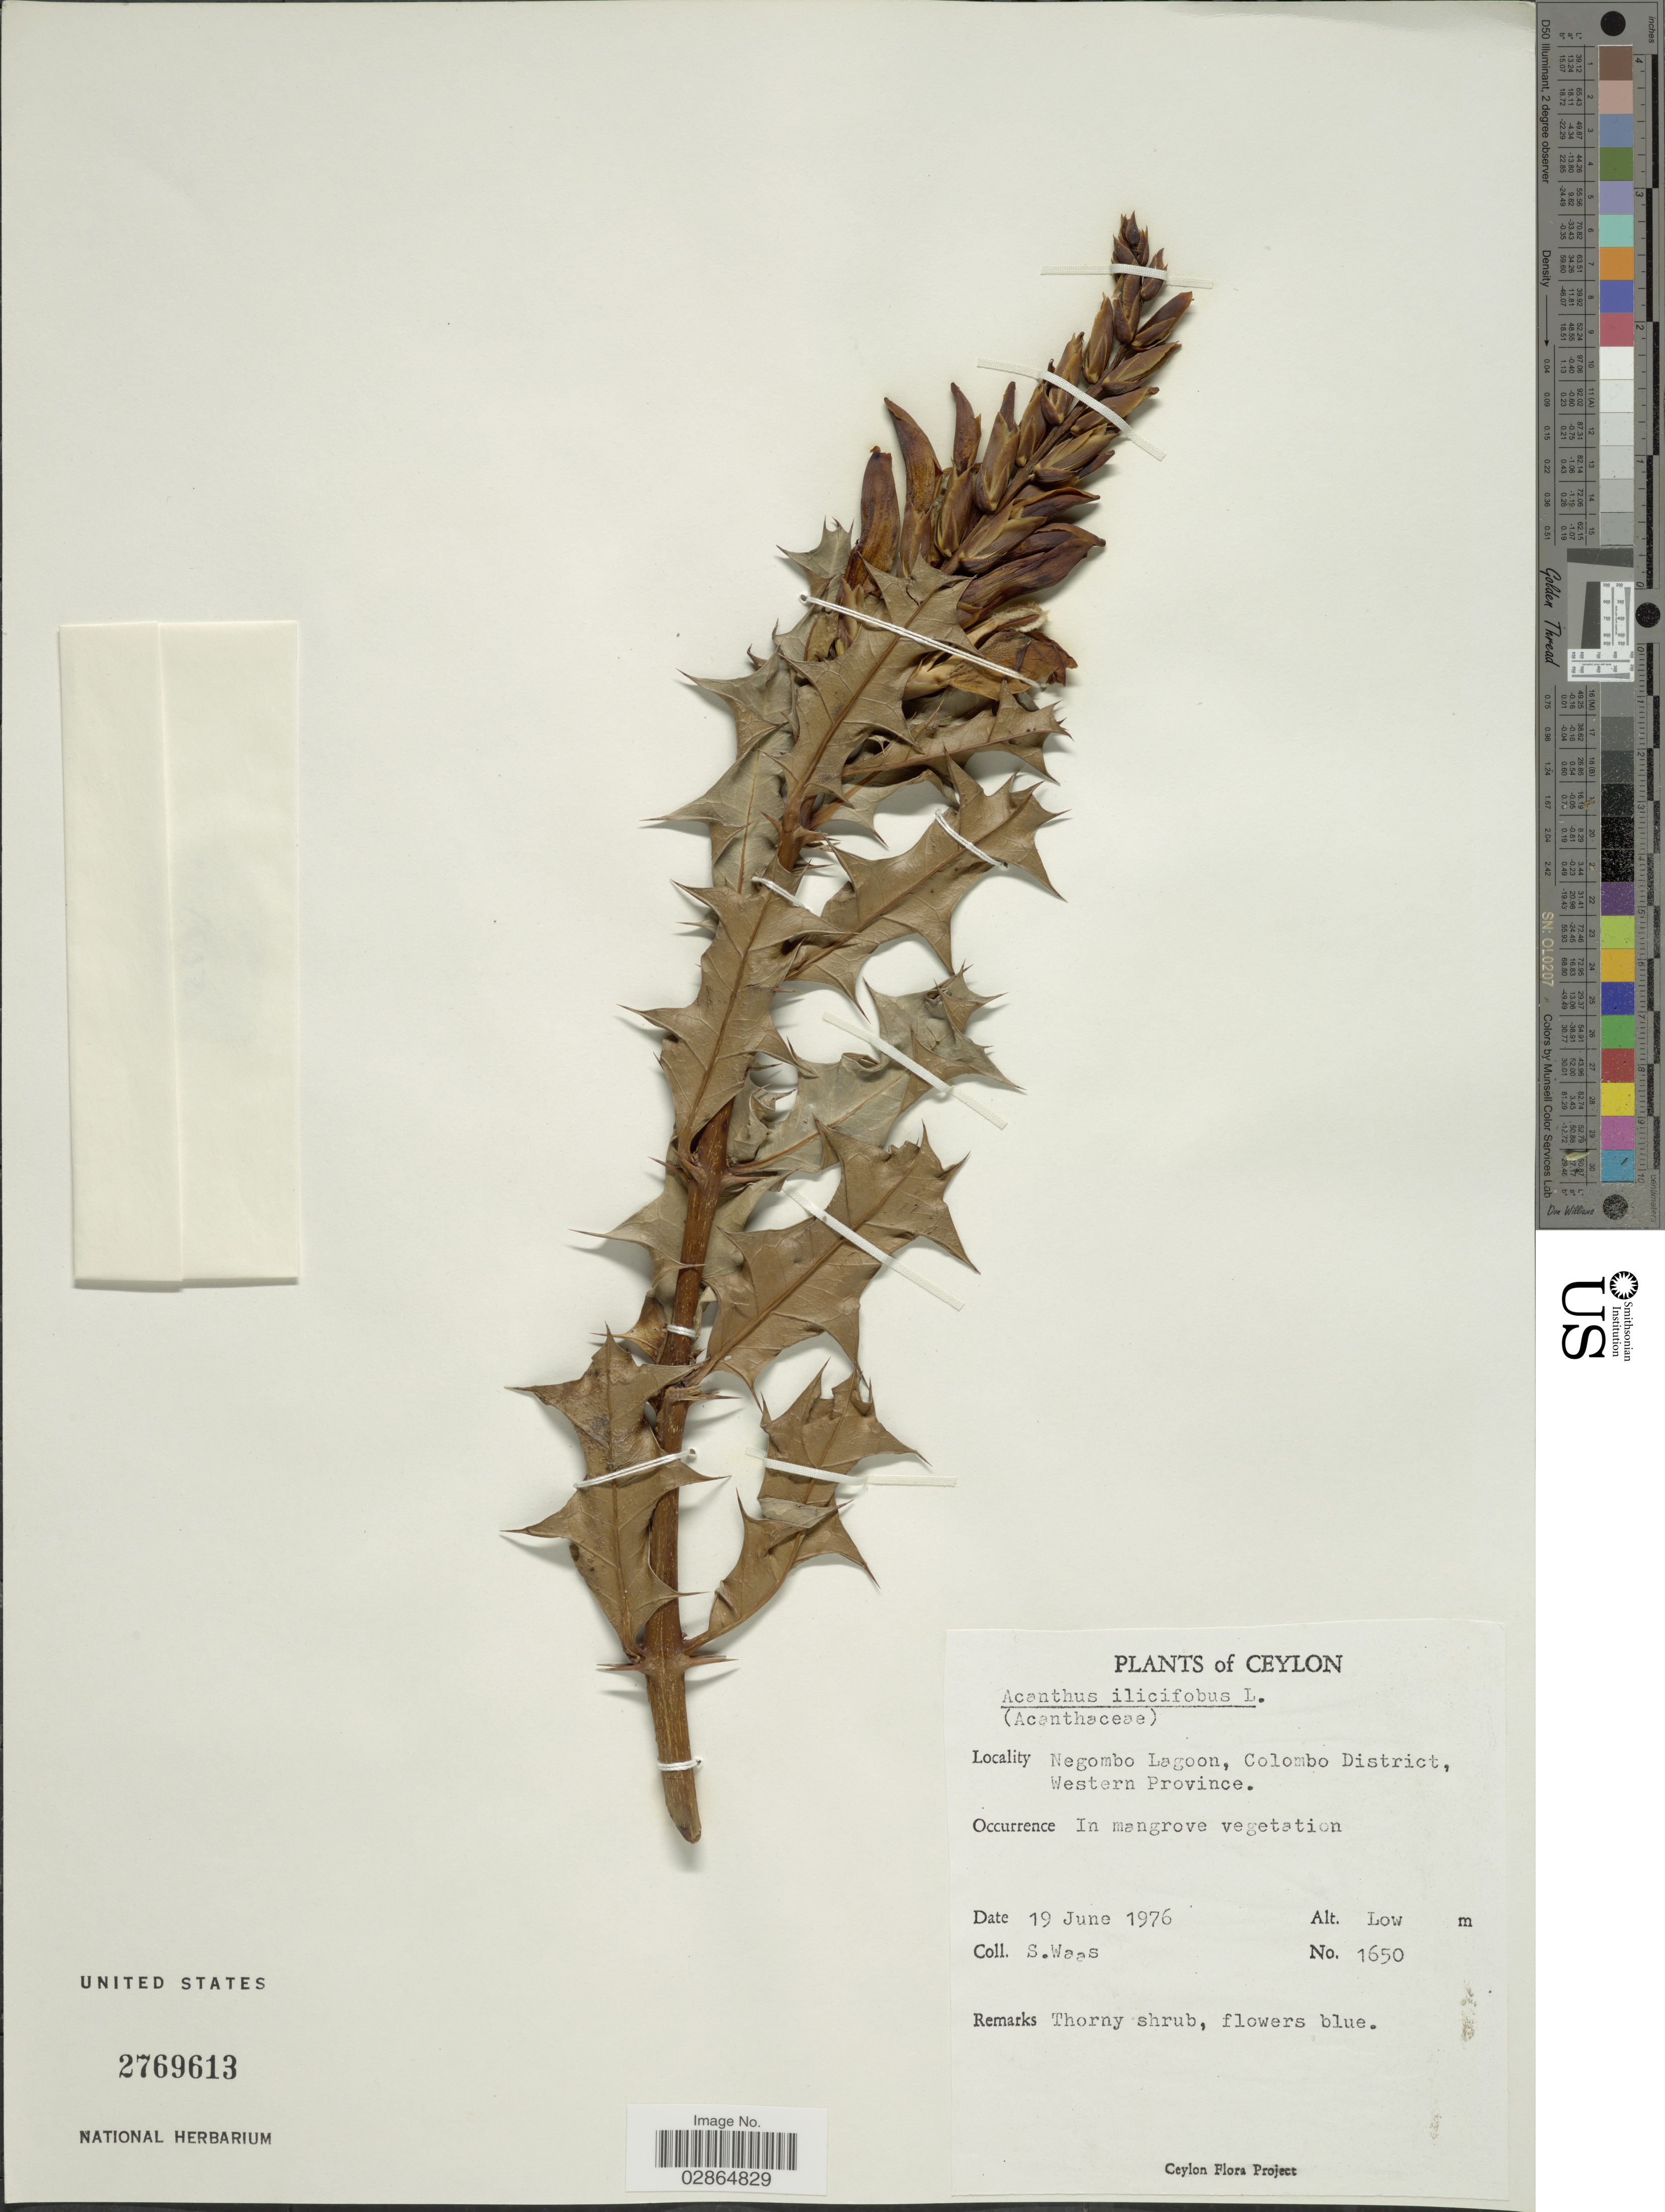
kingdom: Plantae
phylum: Tracheophyta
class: Magnoliopsida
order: Lamiales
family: Acanthaceae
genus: Acanthus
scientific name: Acanthus ilicifolius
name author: L.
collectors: S. Waas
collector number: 1650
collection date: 1976-06-19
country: Sri Lanka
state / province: Western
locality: Ceylon, Negombo Lagoon, Colombo District, Western Province.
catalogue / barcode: US 2769613